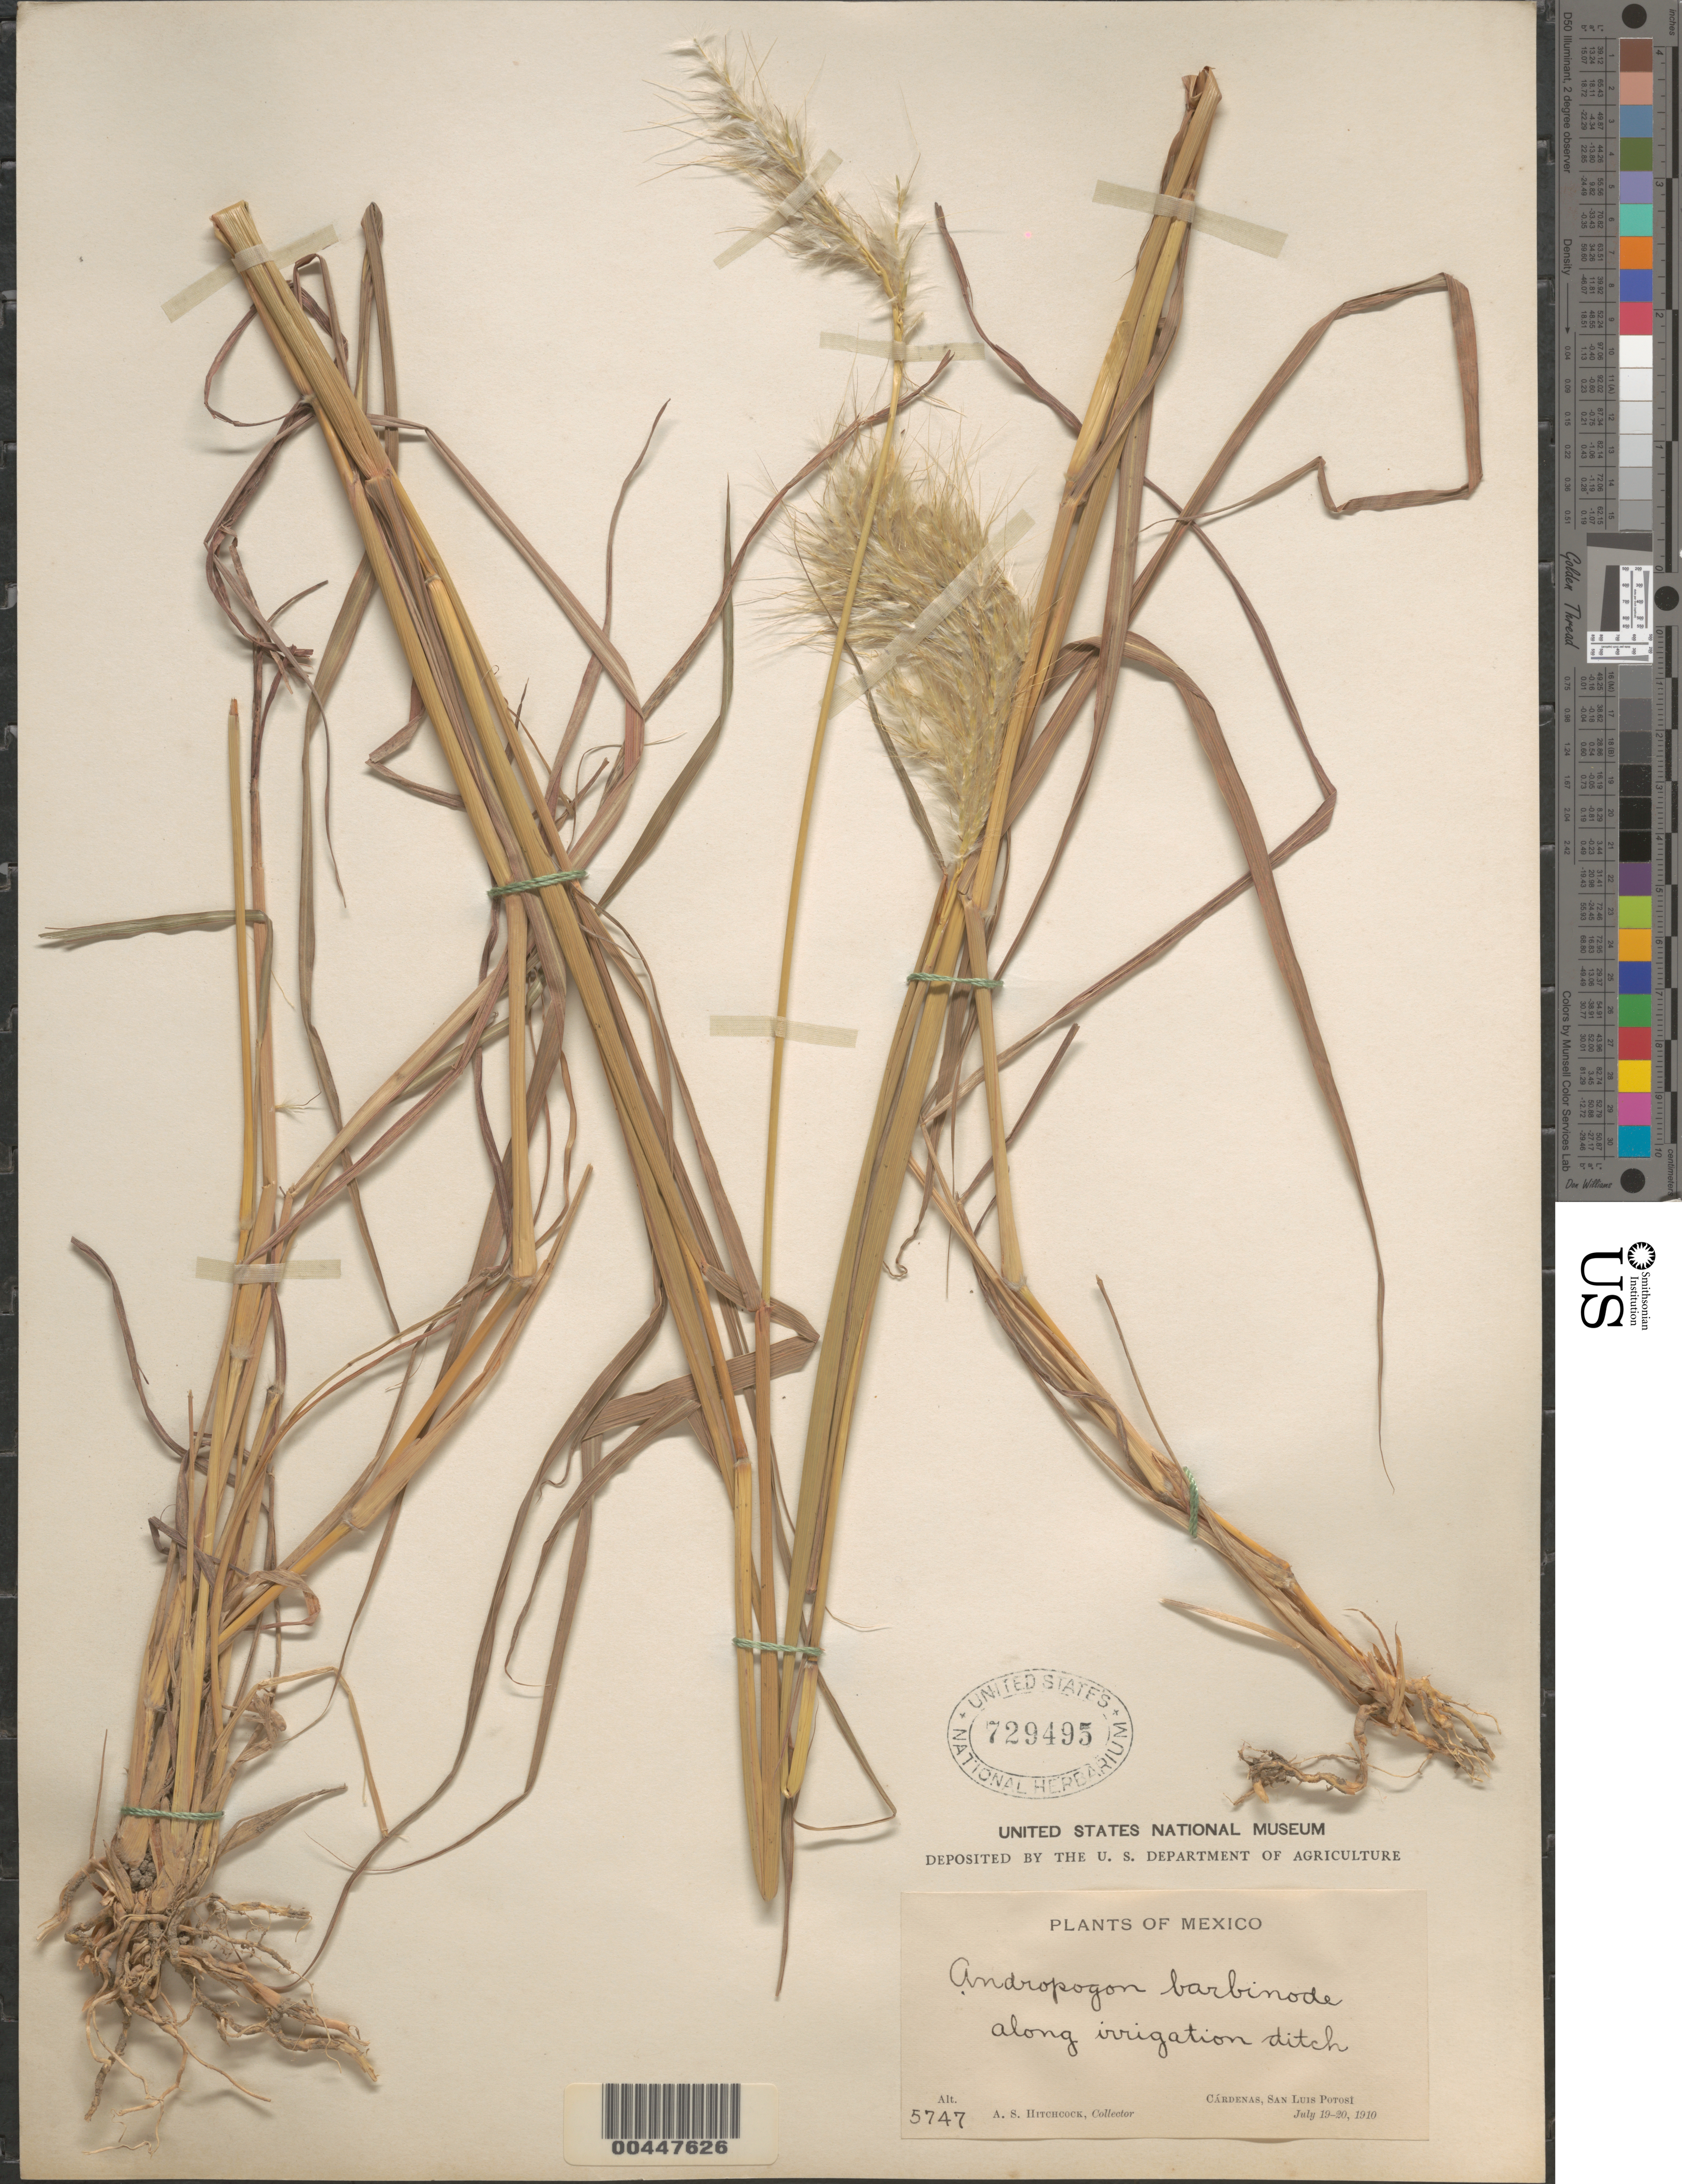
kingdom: Plantae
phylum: Tracheophyta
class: Liliopsida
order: Poales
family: Poaceae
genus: Andropogon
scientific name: Andropogon barbinodis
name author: Lag.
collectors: A. S. Hitchcock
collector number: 5747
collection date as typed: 19 Jul 1910 to 20 Jul 1910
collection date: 1910-07-19/1910-07-20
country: Mexico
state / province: San Luis Potosi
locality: Cárdenas, along irrigation ditch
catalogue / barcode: US 729495